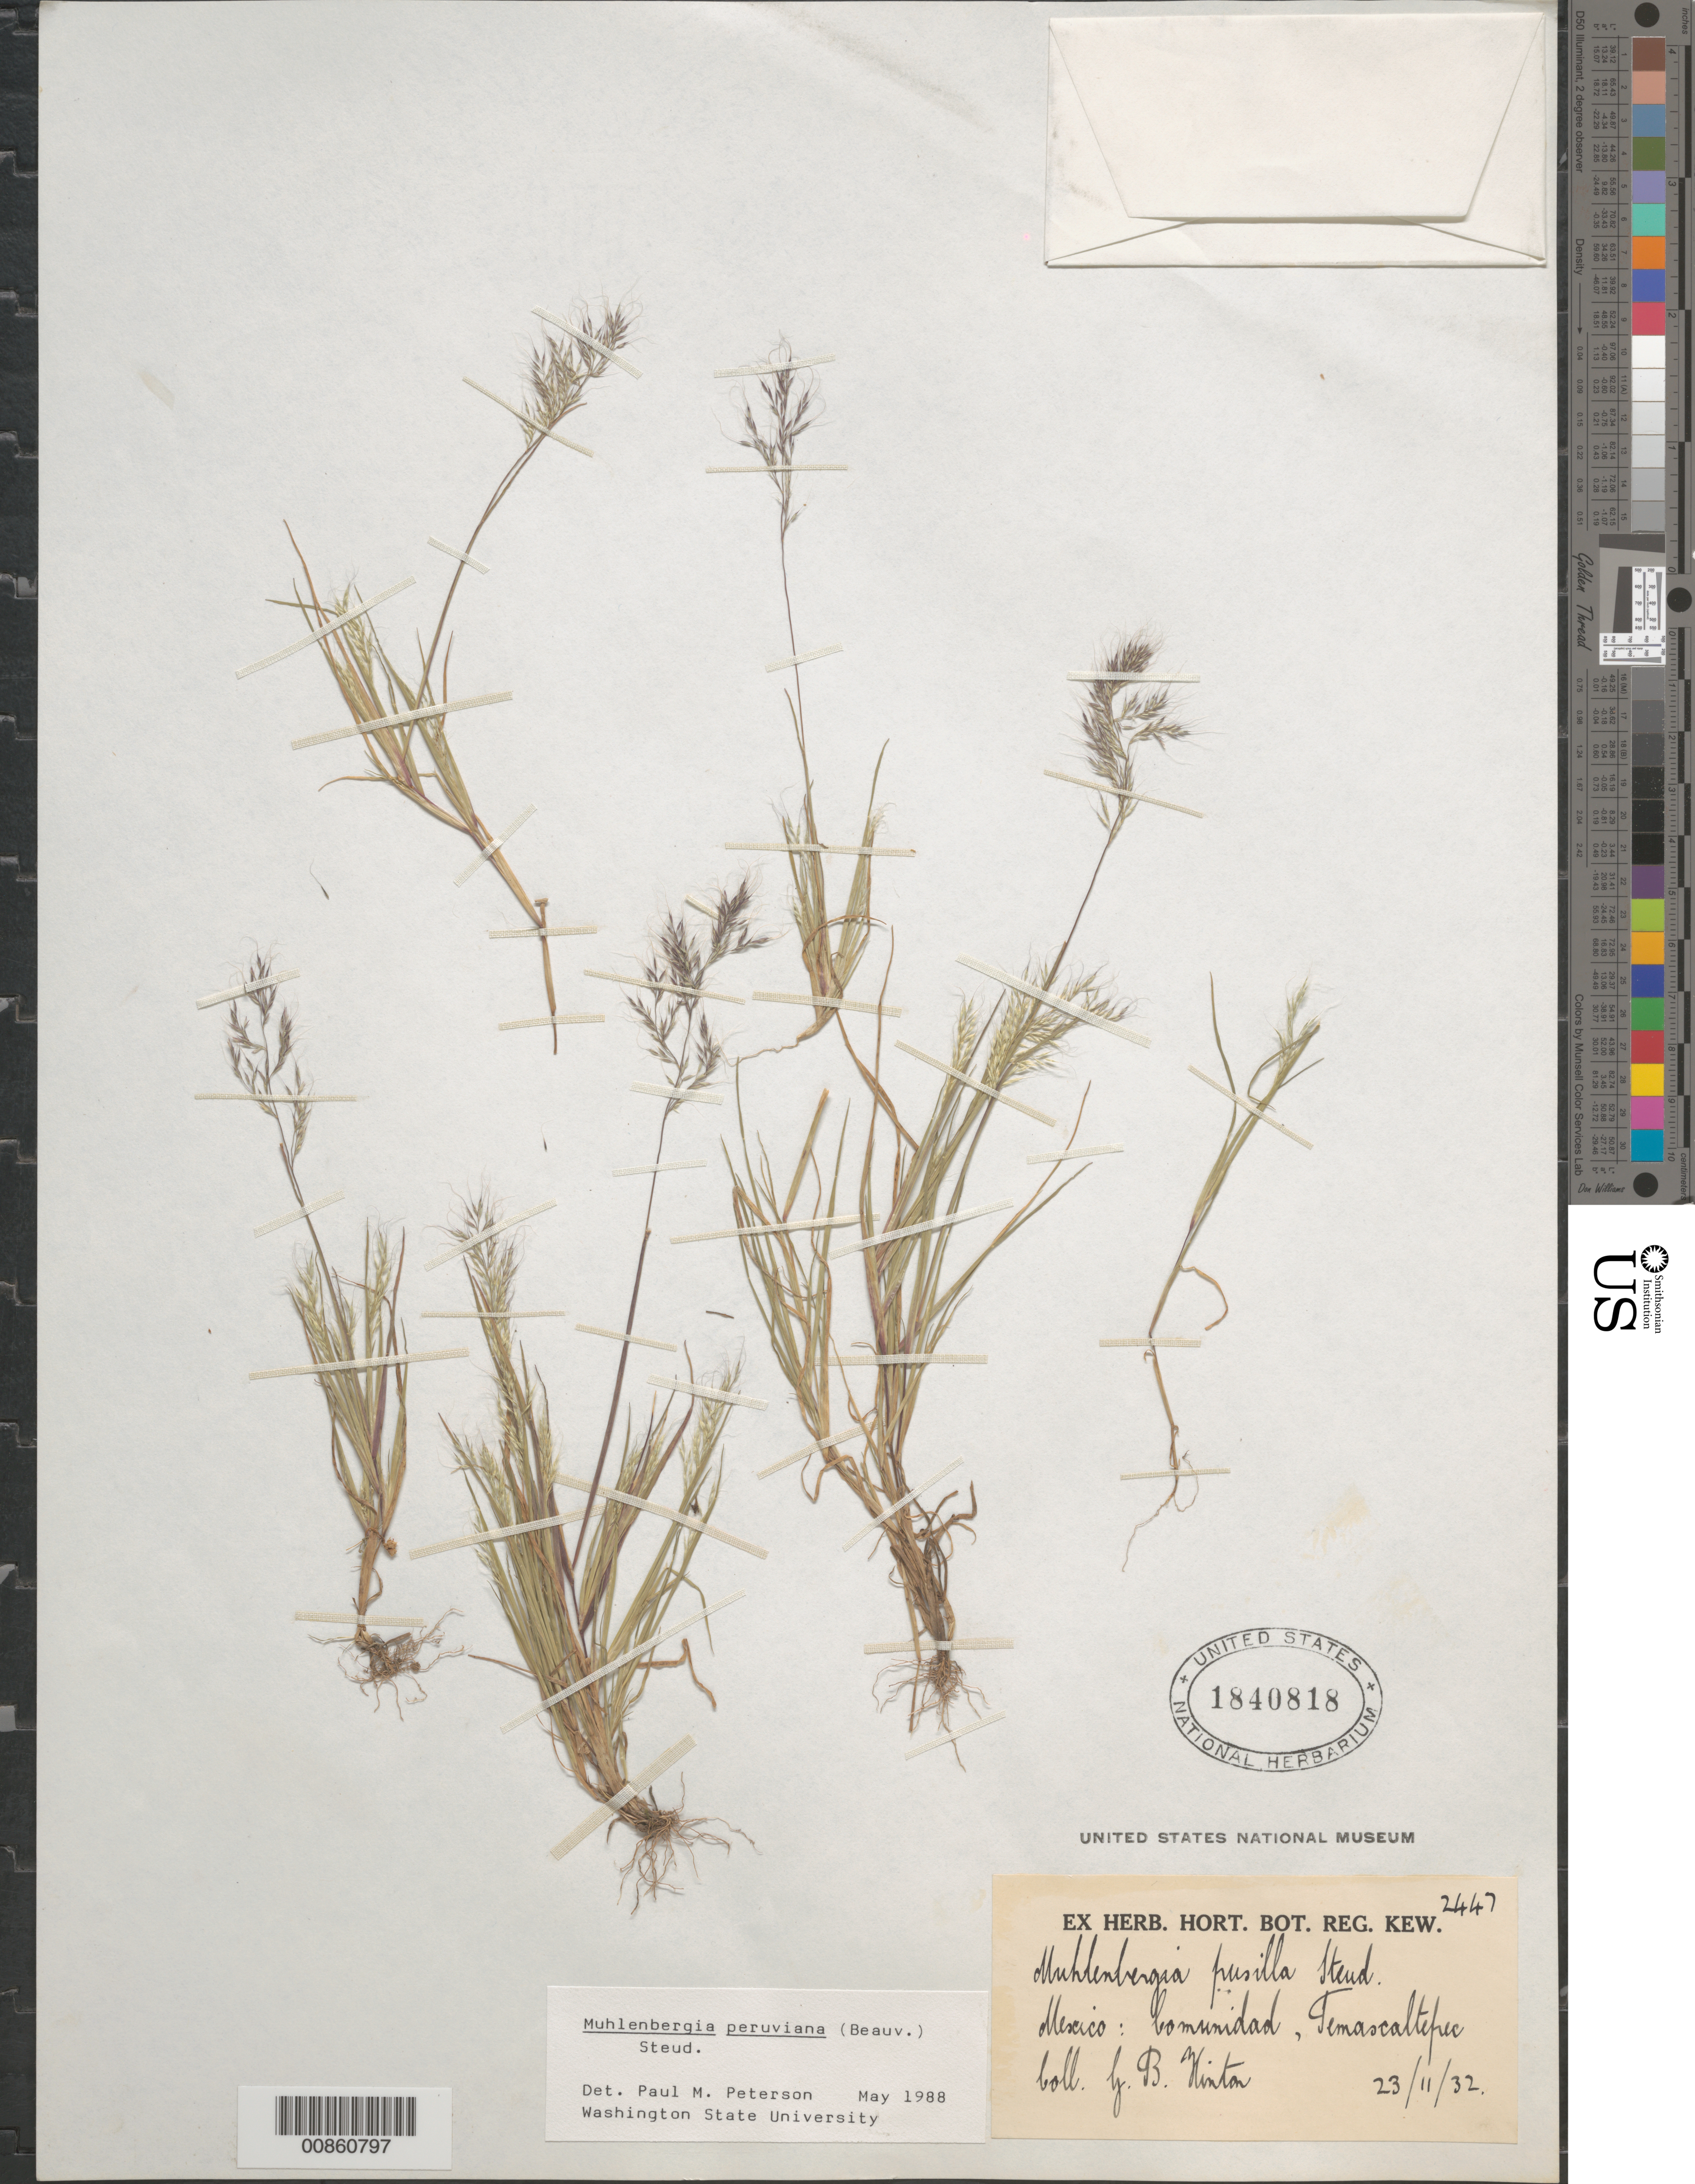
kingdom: Plantae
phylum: Tracheophyta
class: Liliopsida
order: Poales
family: Poaceae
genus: Muhlenbergia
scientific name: Muhlenbergia peruviana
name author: (P. Beauv.) Steud.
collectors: G. B. Hinton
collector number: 2447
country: Mexico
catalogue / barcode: US 1840818